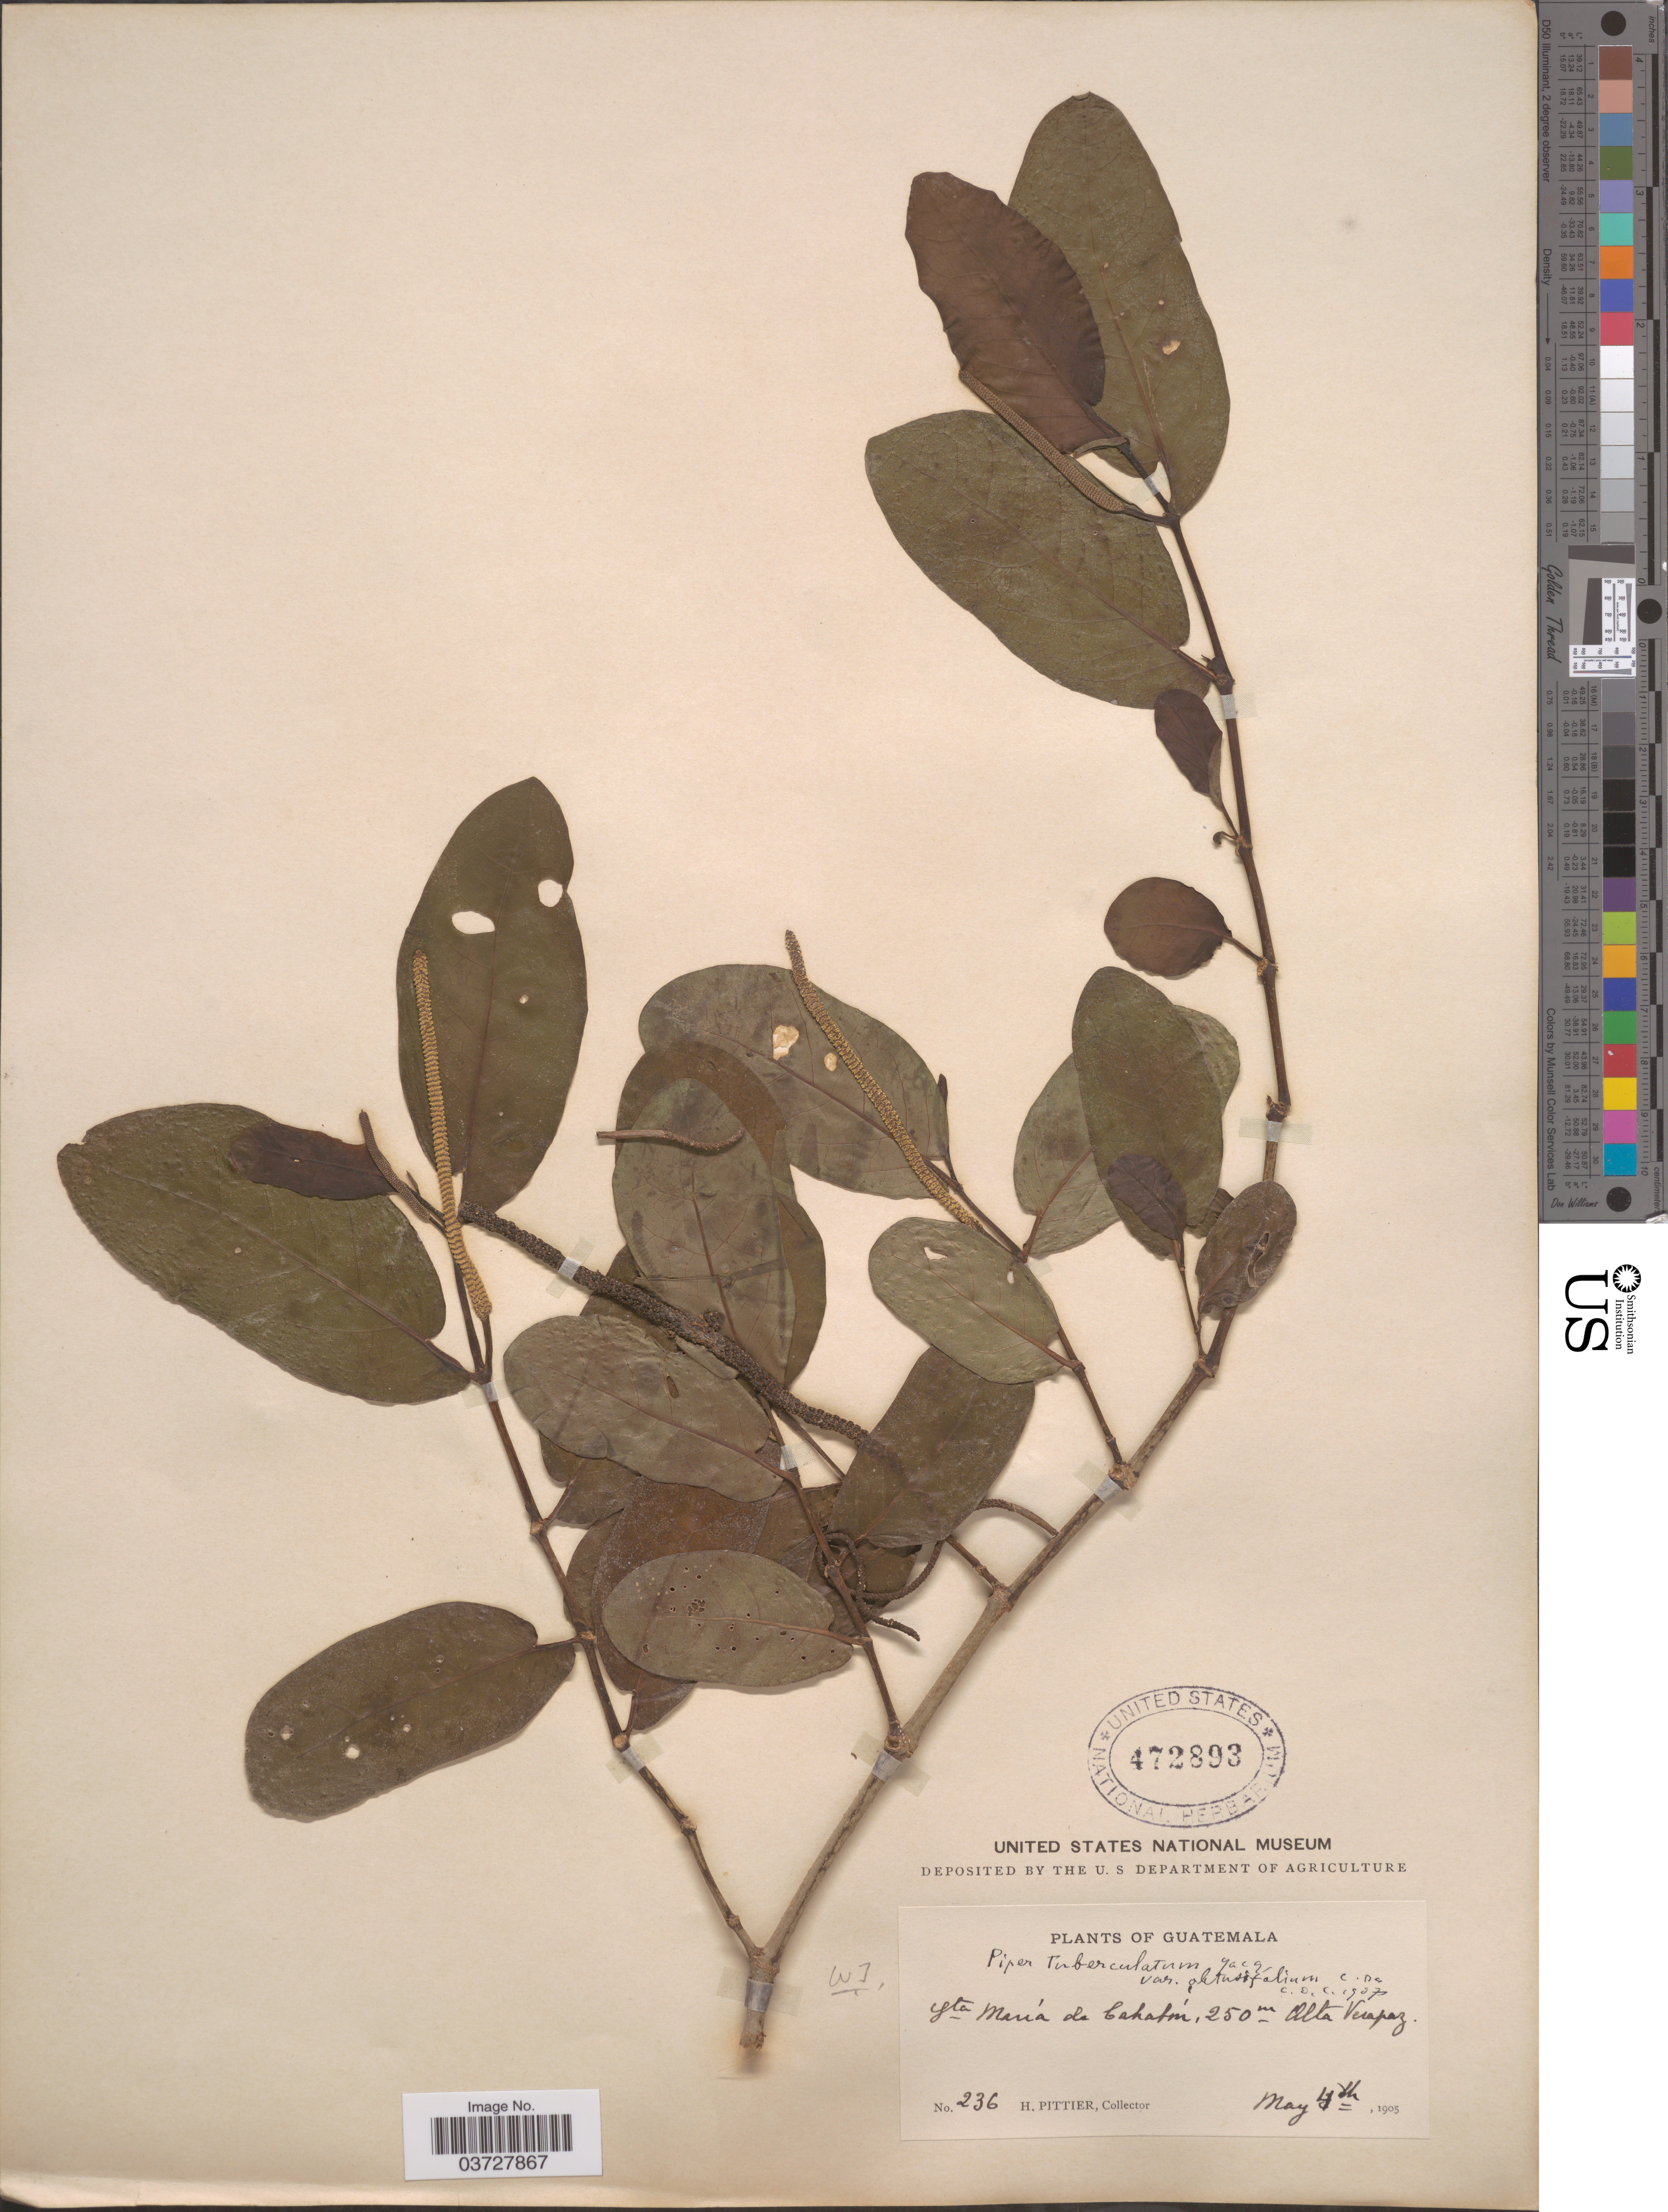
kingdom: Plantae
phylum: Tracheophyta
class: Magnoliopsida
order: Piperales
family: Piperaceae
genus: Piper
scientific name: Piper tuberculatum var. obtusifolium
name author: C. DC.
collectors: H. F. Pittier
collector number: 236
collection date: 1905-05-04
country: Guatemala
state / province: Alta Verapaz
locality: Sta María de Cahabon.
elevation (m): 250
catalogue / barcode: US 472893